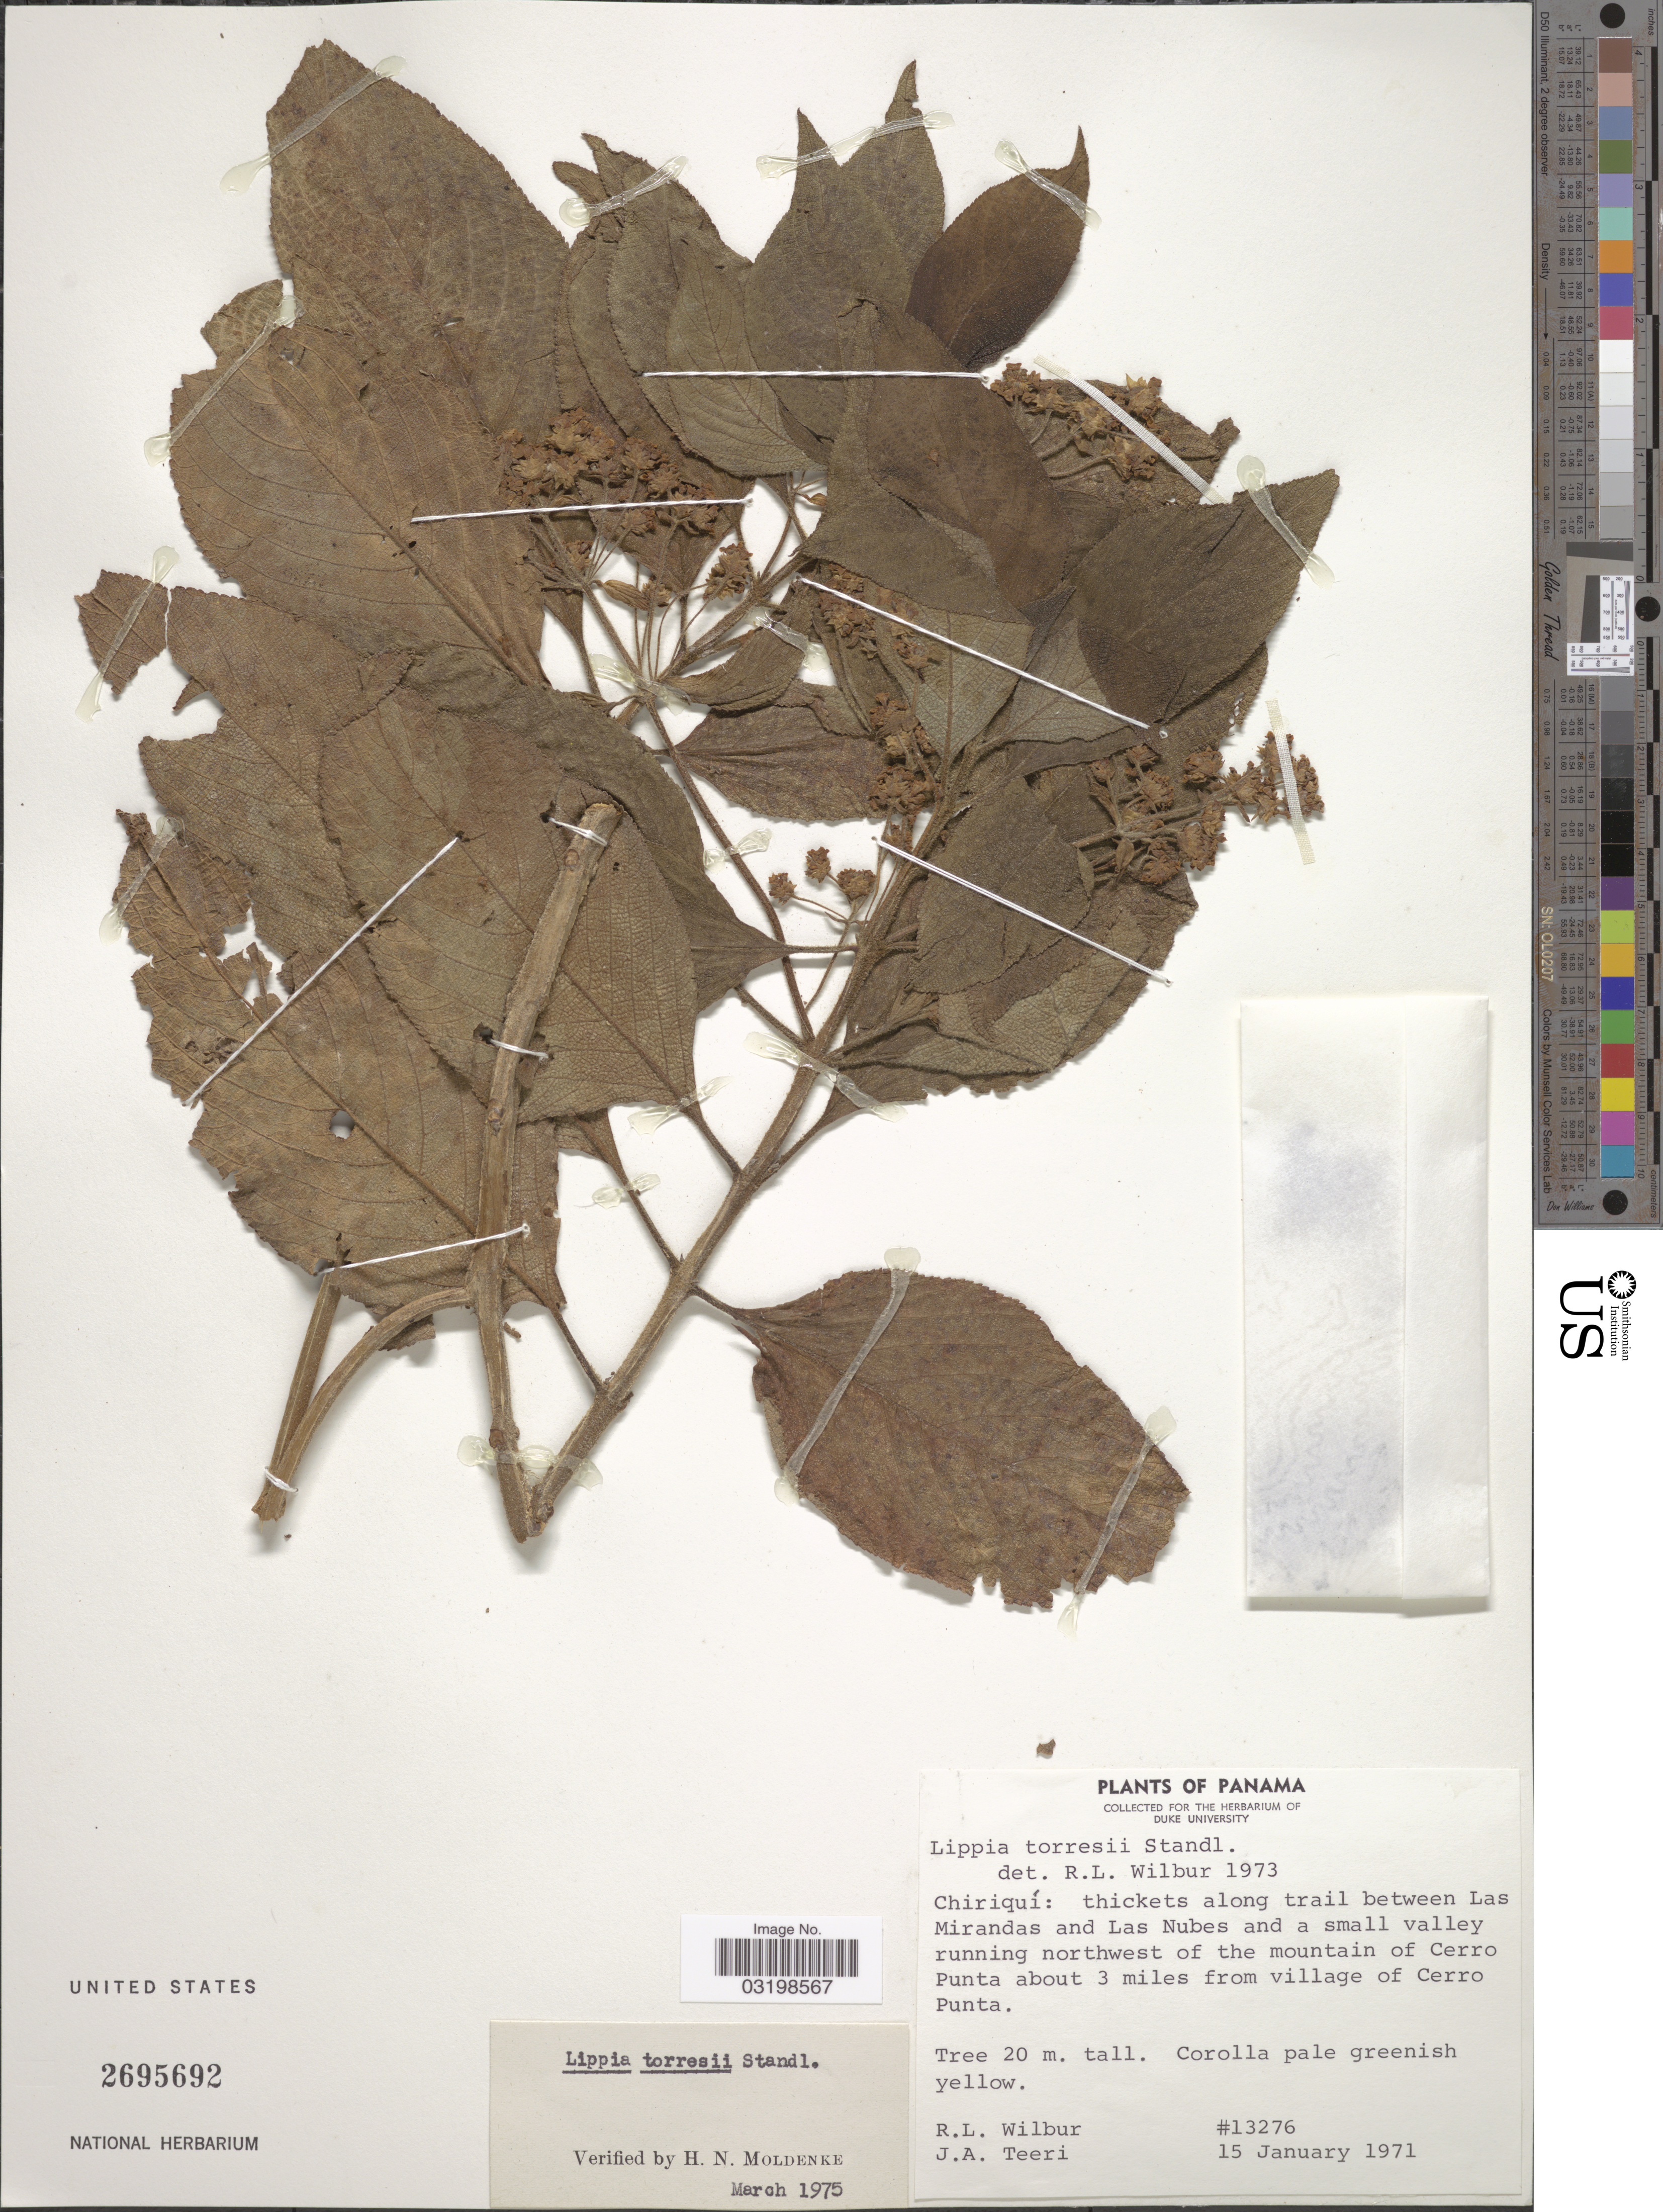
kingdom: Plantae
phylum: Tracheophyta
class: Magnoliopsida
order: Lamiales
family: Verbenaceae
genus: Lippia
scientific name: Lippia umbellata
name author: Cav.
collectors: R. L. Wilbur & J. Teeri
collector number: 13276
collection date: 1971-01-15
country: Panama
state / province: Chiriqui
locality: Thickets along trail between Las Mirandas and Las Nubes and a small valley running northwest of the mountain of Cerro Punta about 3 miles from village of Cerro Punta.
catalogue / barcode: US 2695692